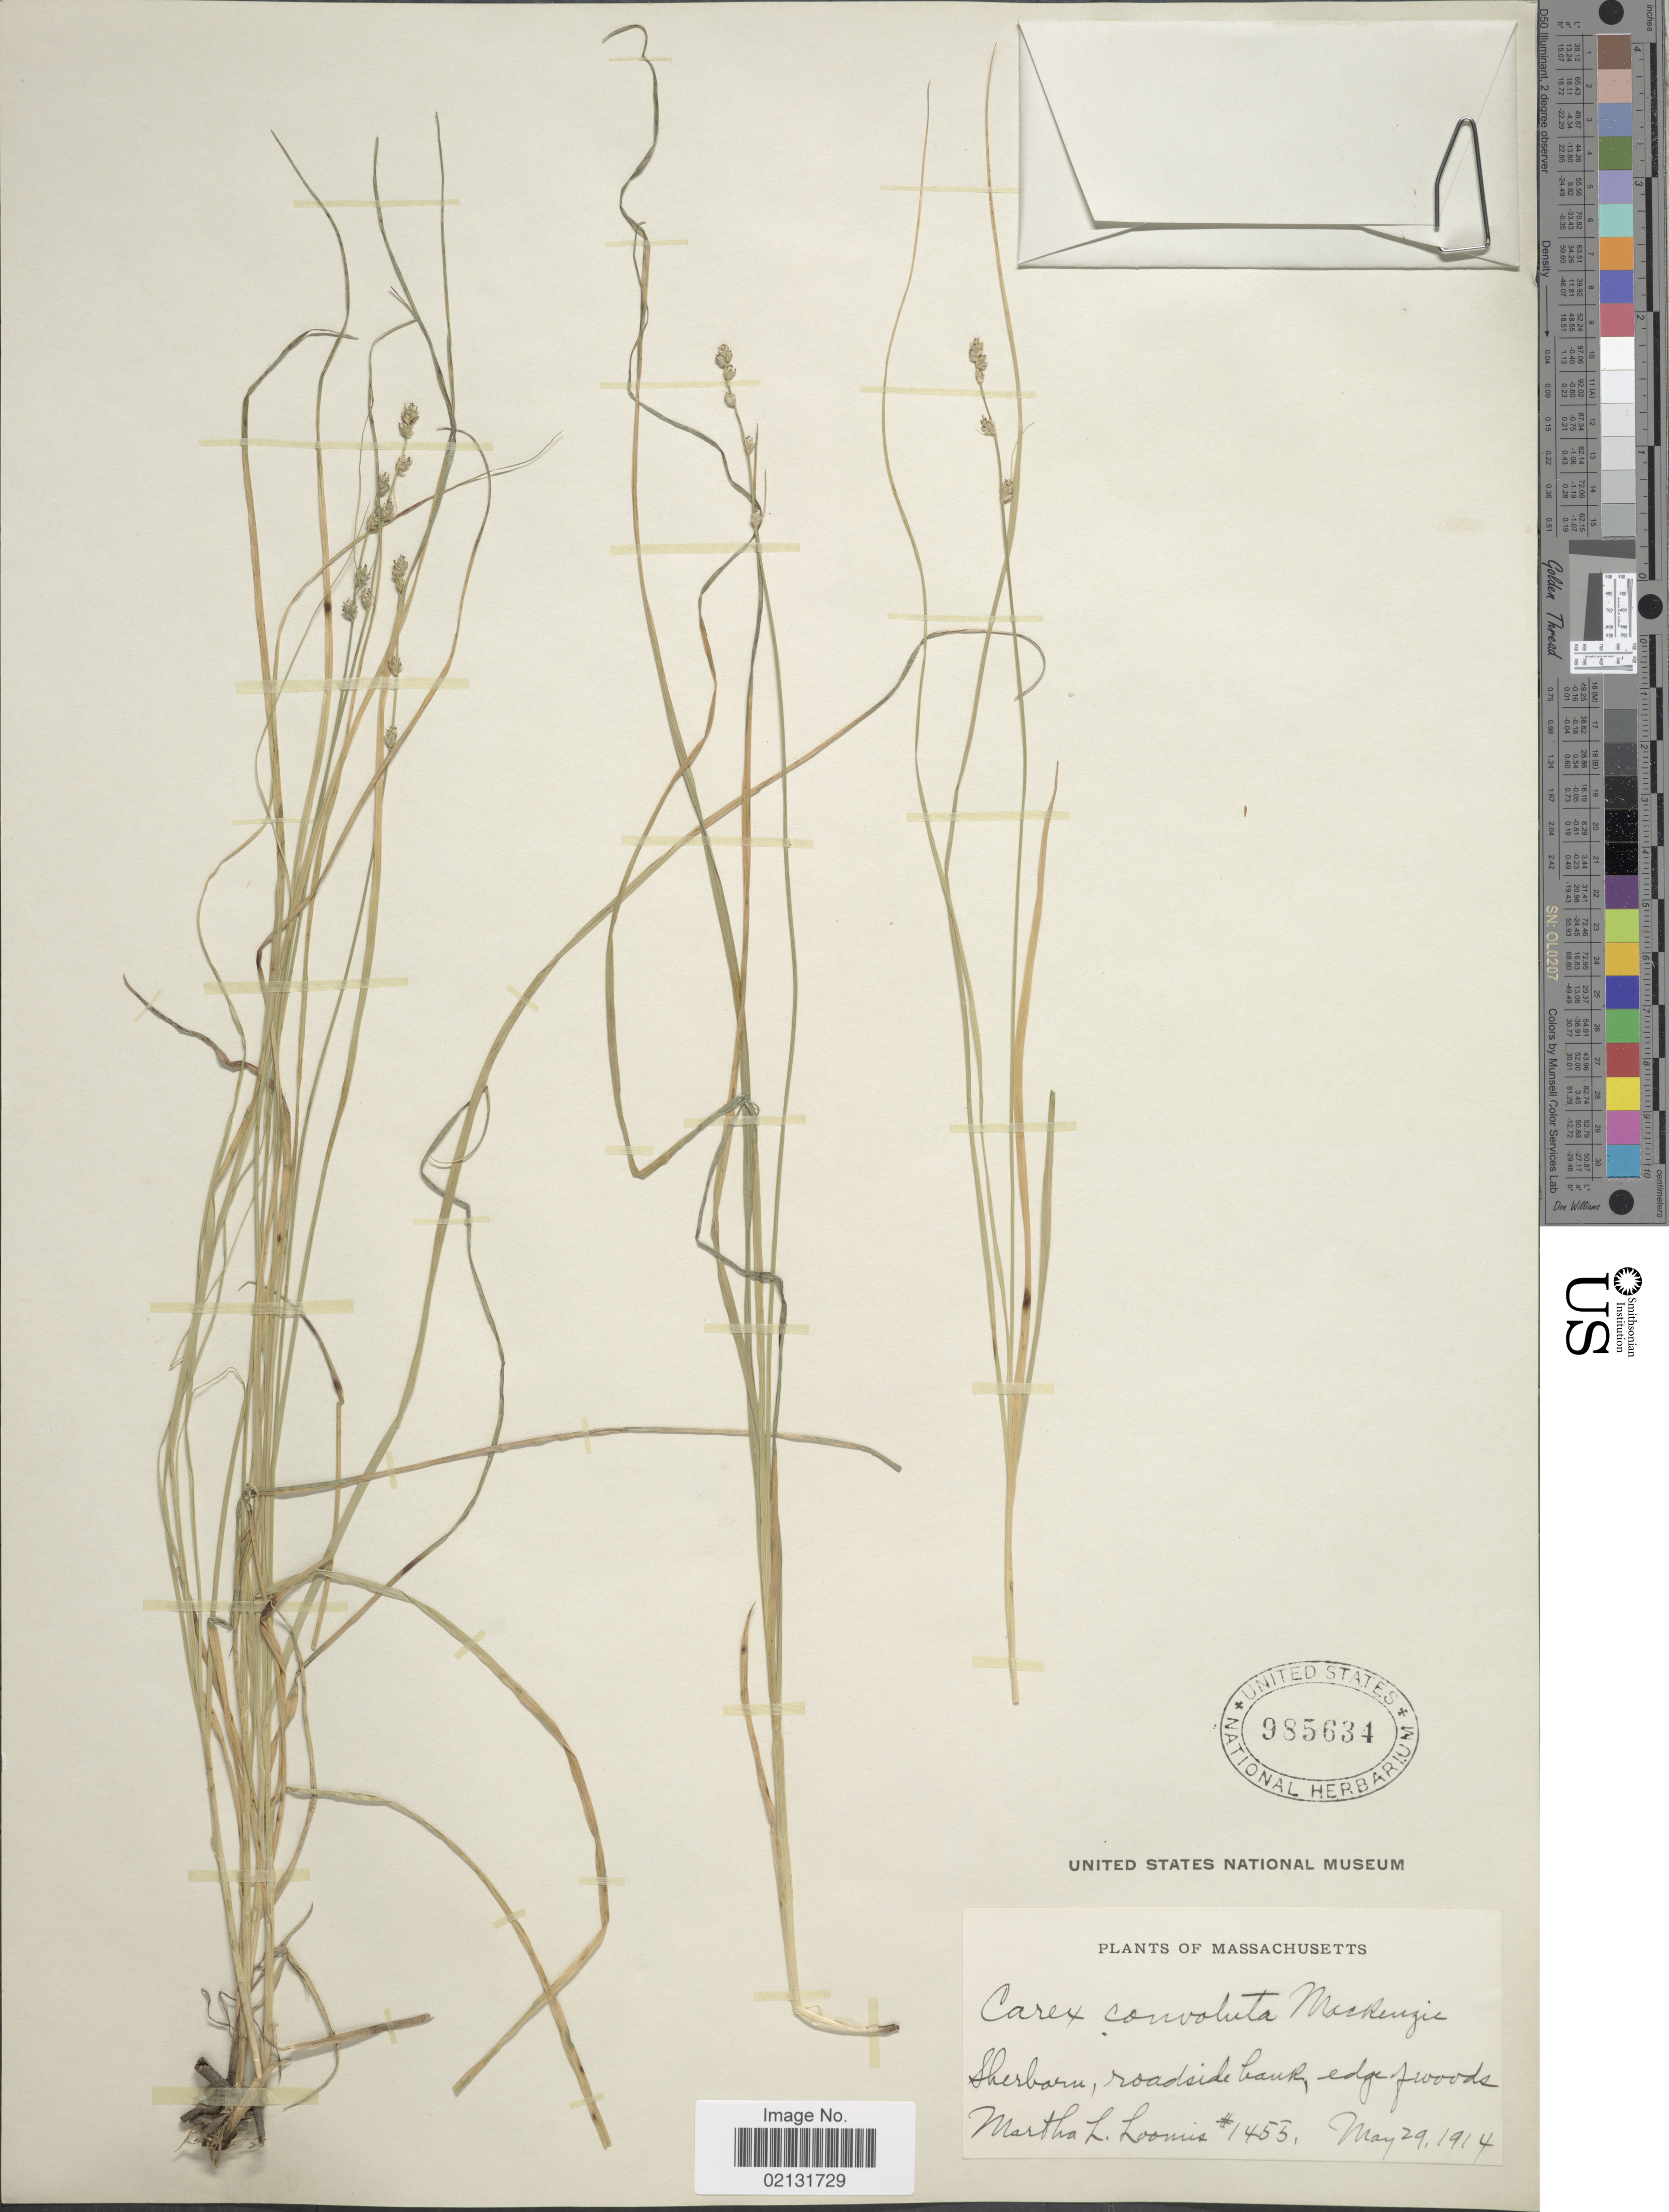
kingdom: Plantae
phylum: Tracheophyta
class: Liliopsida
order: Poales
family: Cyperaceae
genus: Carex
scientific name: Carex rosea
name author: Willd.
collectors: M. L. Loomis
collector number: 1455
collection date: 1914-05-29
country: United States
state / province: Massachusetts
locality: Sherborn, roadside bank, edge of woods.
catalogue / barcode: US 985634